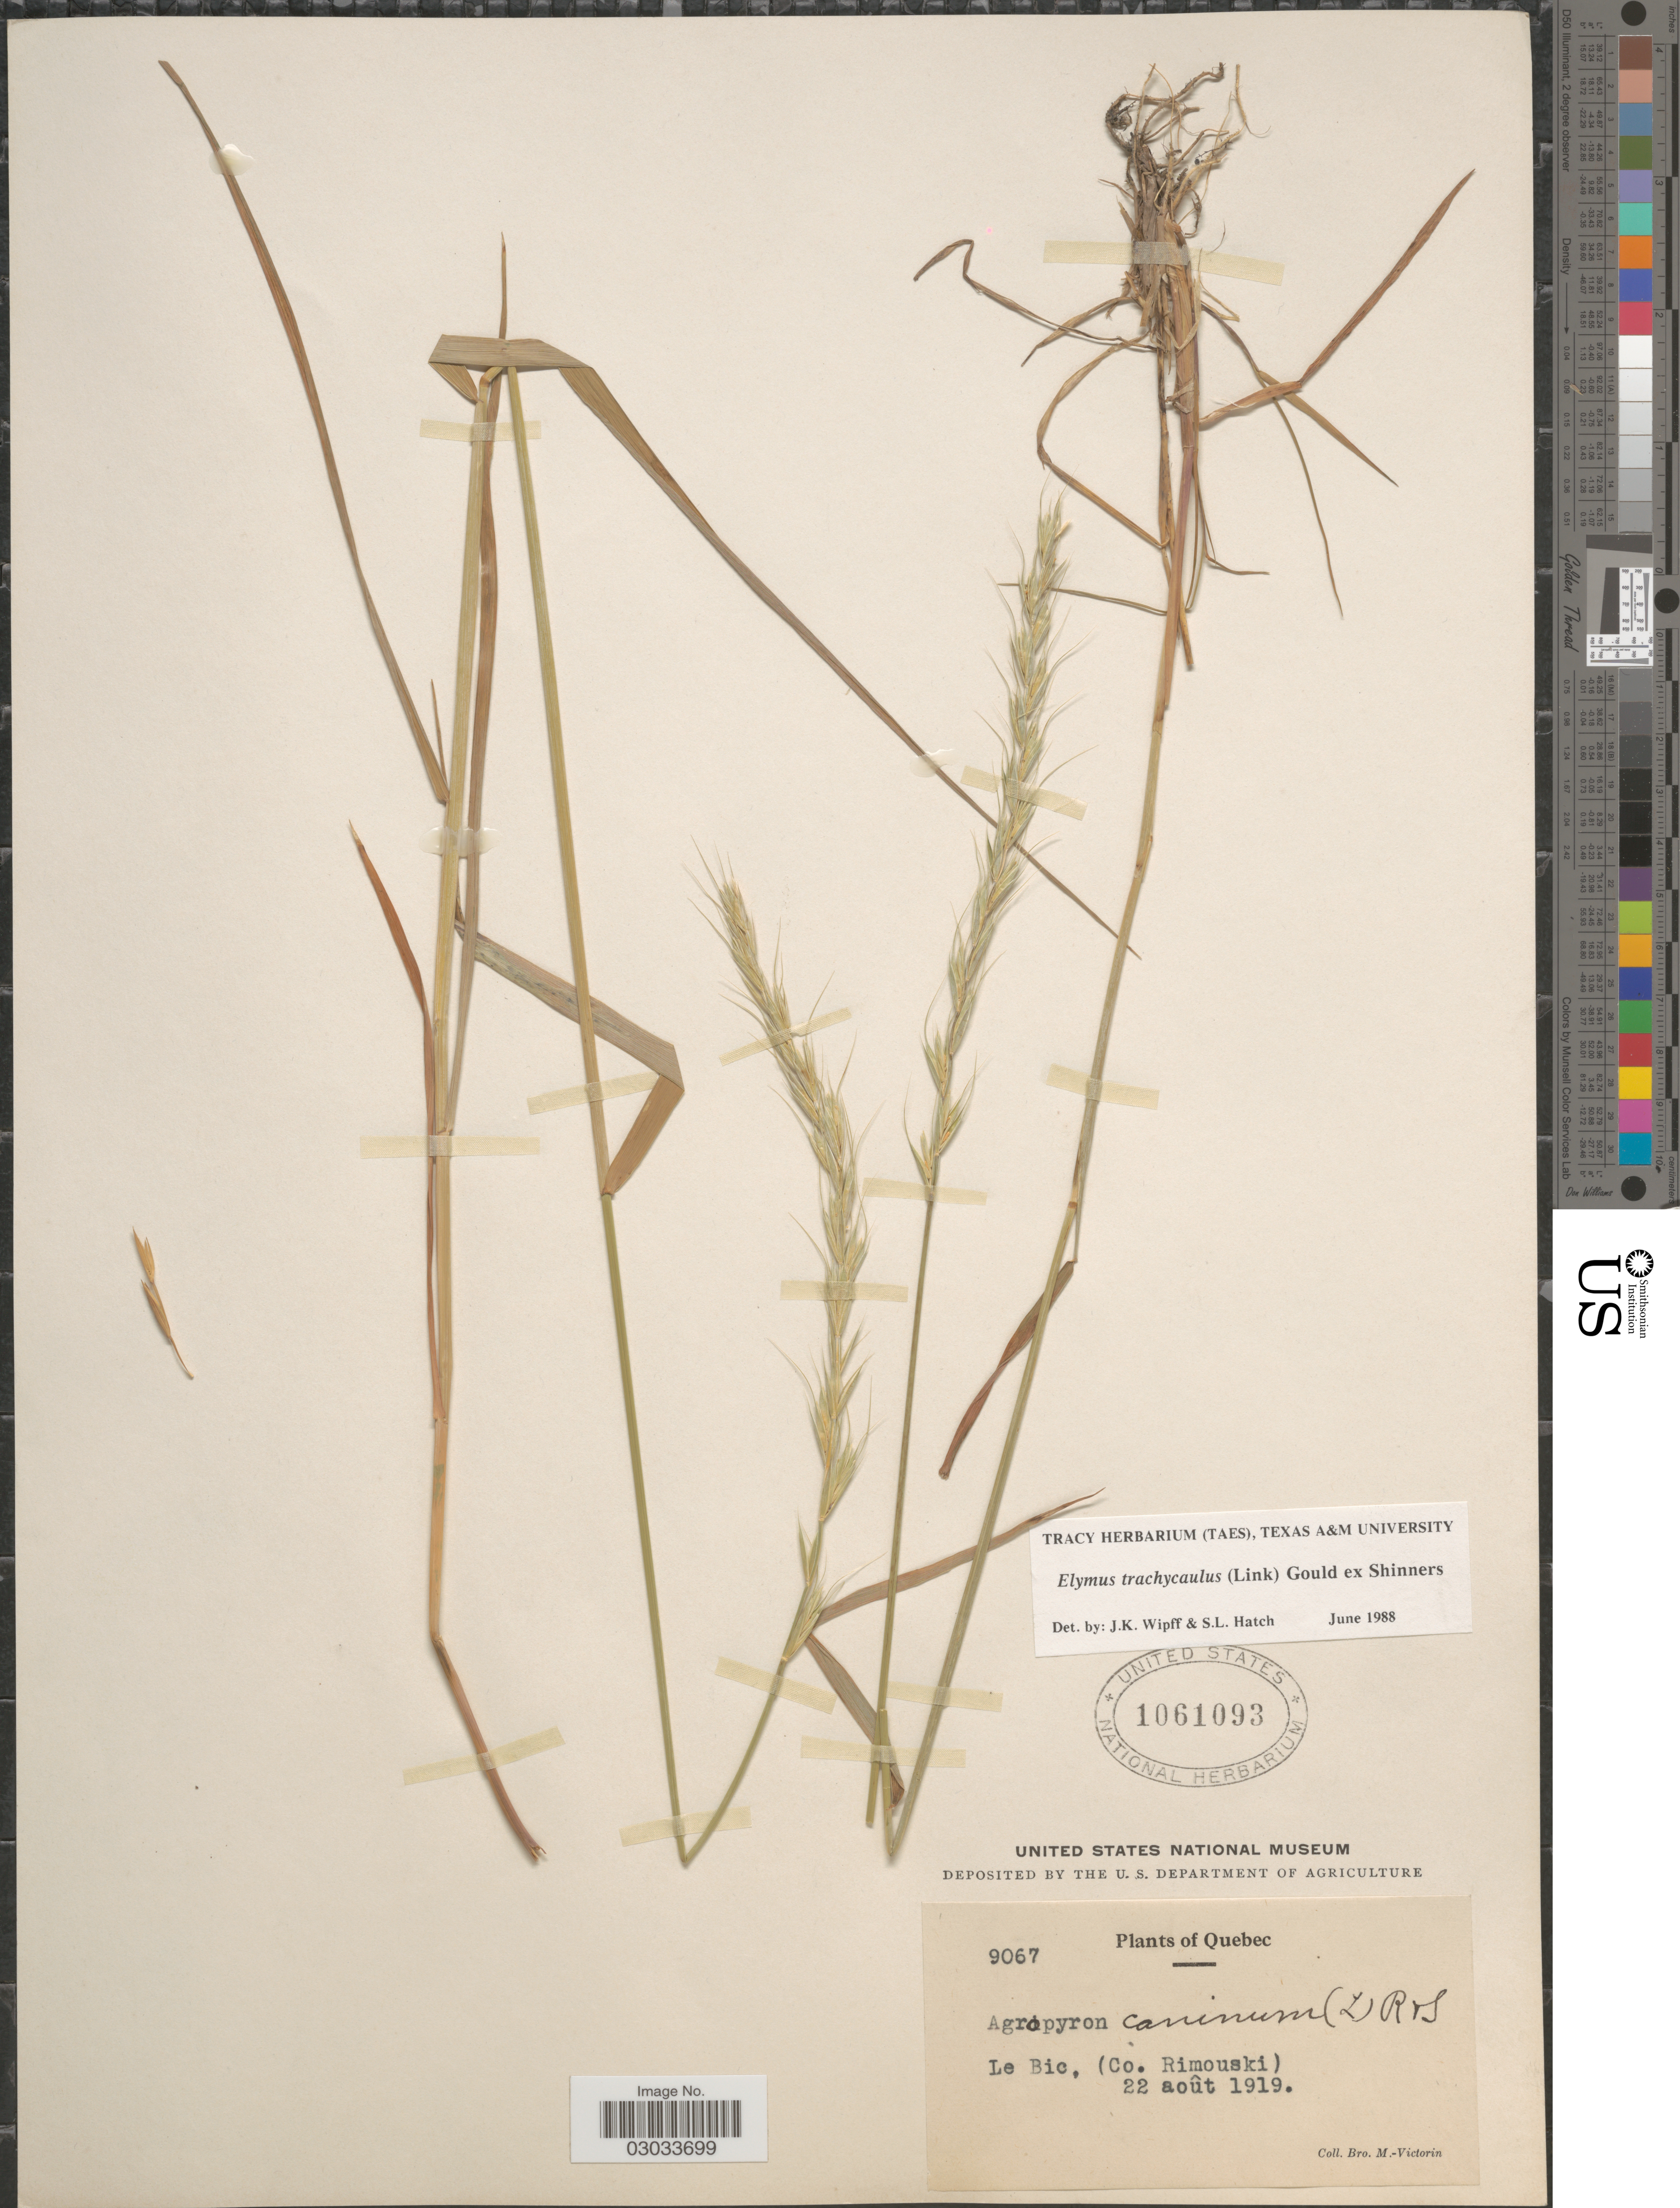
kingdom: Plantae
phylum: Tracheophyta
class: Liliopsida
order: Poales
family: Poaceae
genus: Elymus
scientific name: Elymus trachycaulus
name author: (Link) Gould ex Shinners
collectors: Fr. Marie-Victorin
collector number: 9067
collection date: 1919-08-22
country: Canada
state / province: Quebec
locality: Le Bic, (Co. Rimouski).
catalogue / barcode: US 1061093